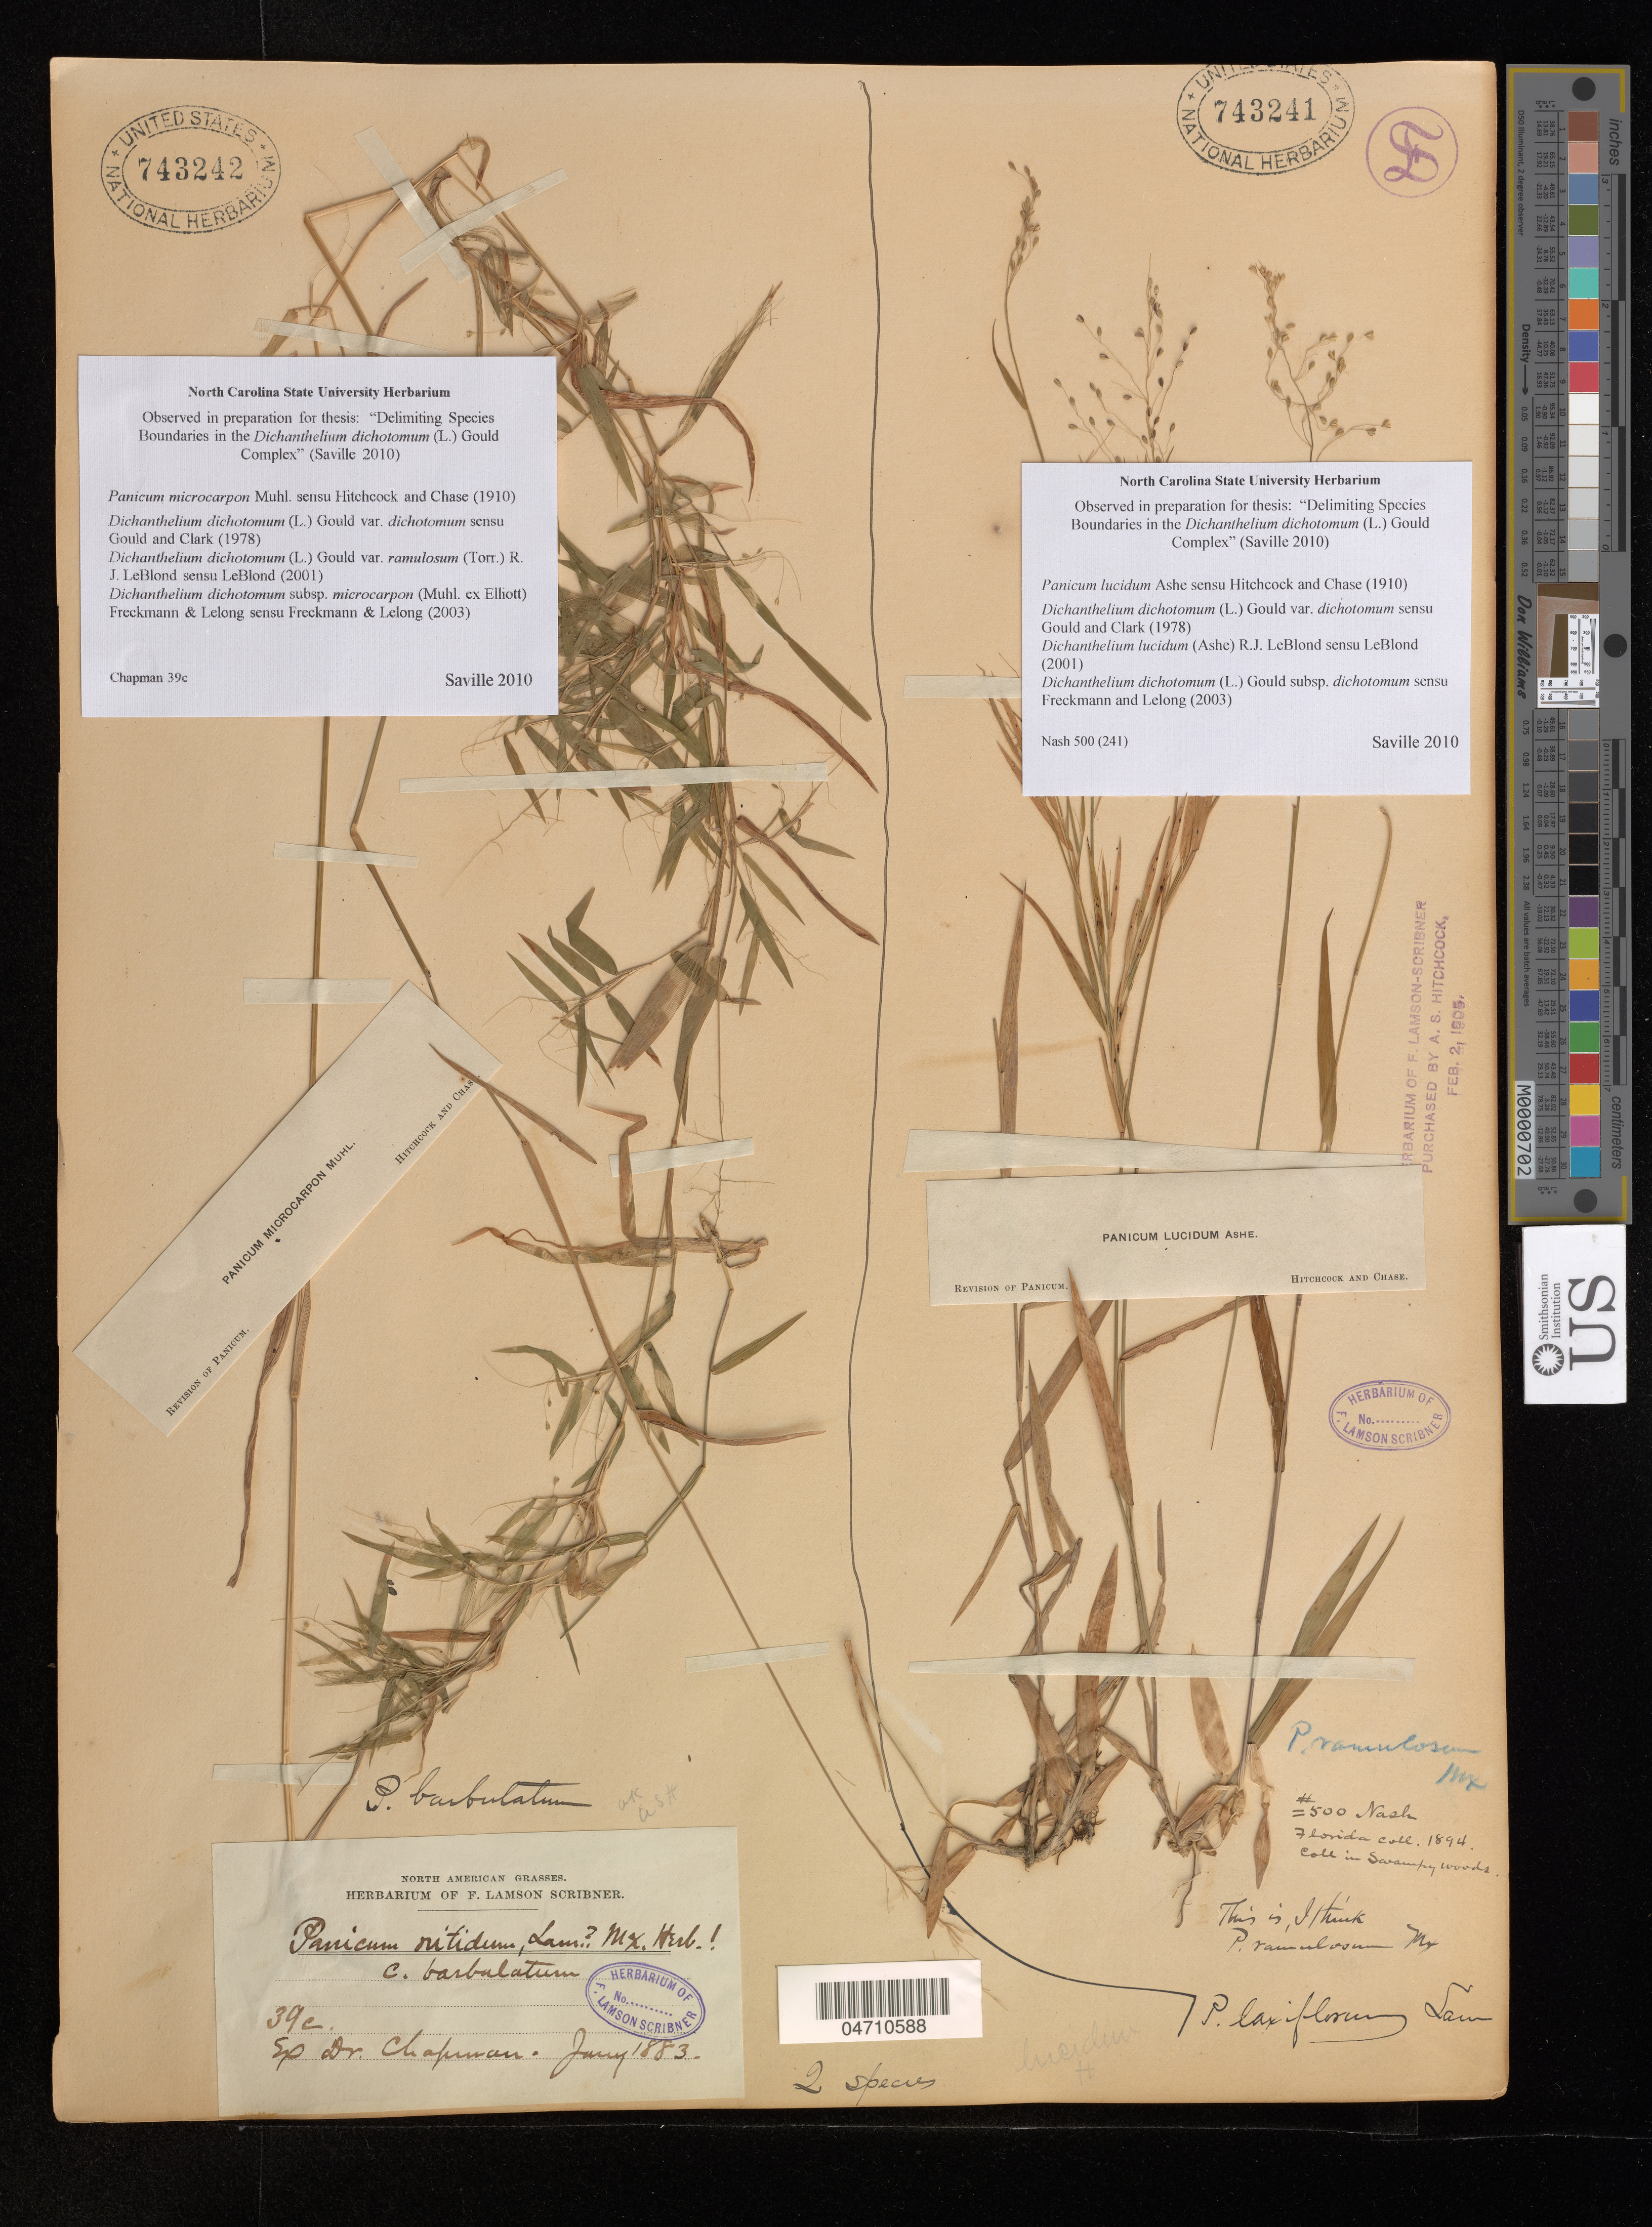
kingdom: Plantae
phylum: Tracheophyta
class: Liliopsida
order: Poales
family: Poaceae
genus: Dichanthelium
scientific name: Dichanthelium dichotomum subsp. microcarpon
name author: (Muhl. ex Elliot) Freckmann & Lelong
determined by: Saville, A. C., (NCSC), North Carolina State University (UNITED STATES)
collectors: A. W. Chapman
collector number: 39c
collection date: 1883-01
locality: North American.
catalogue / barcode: US 743242-2